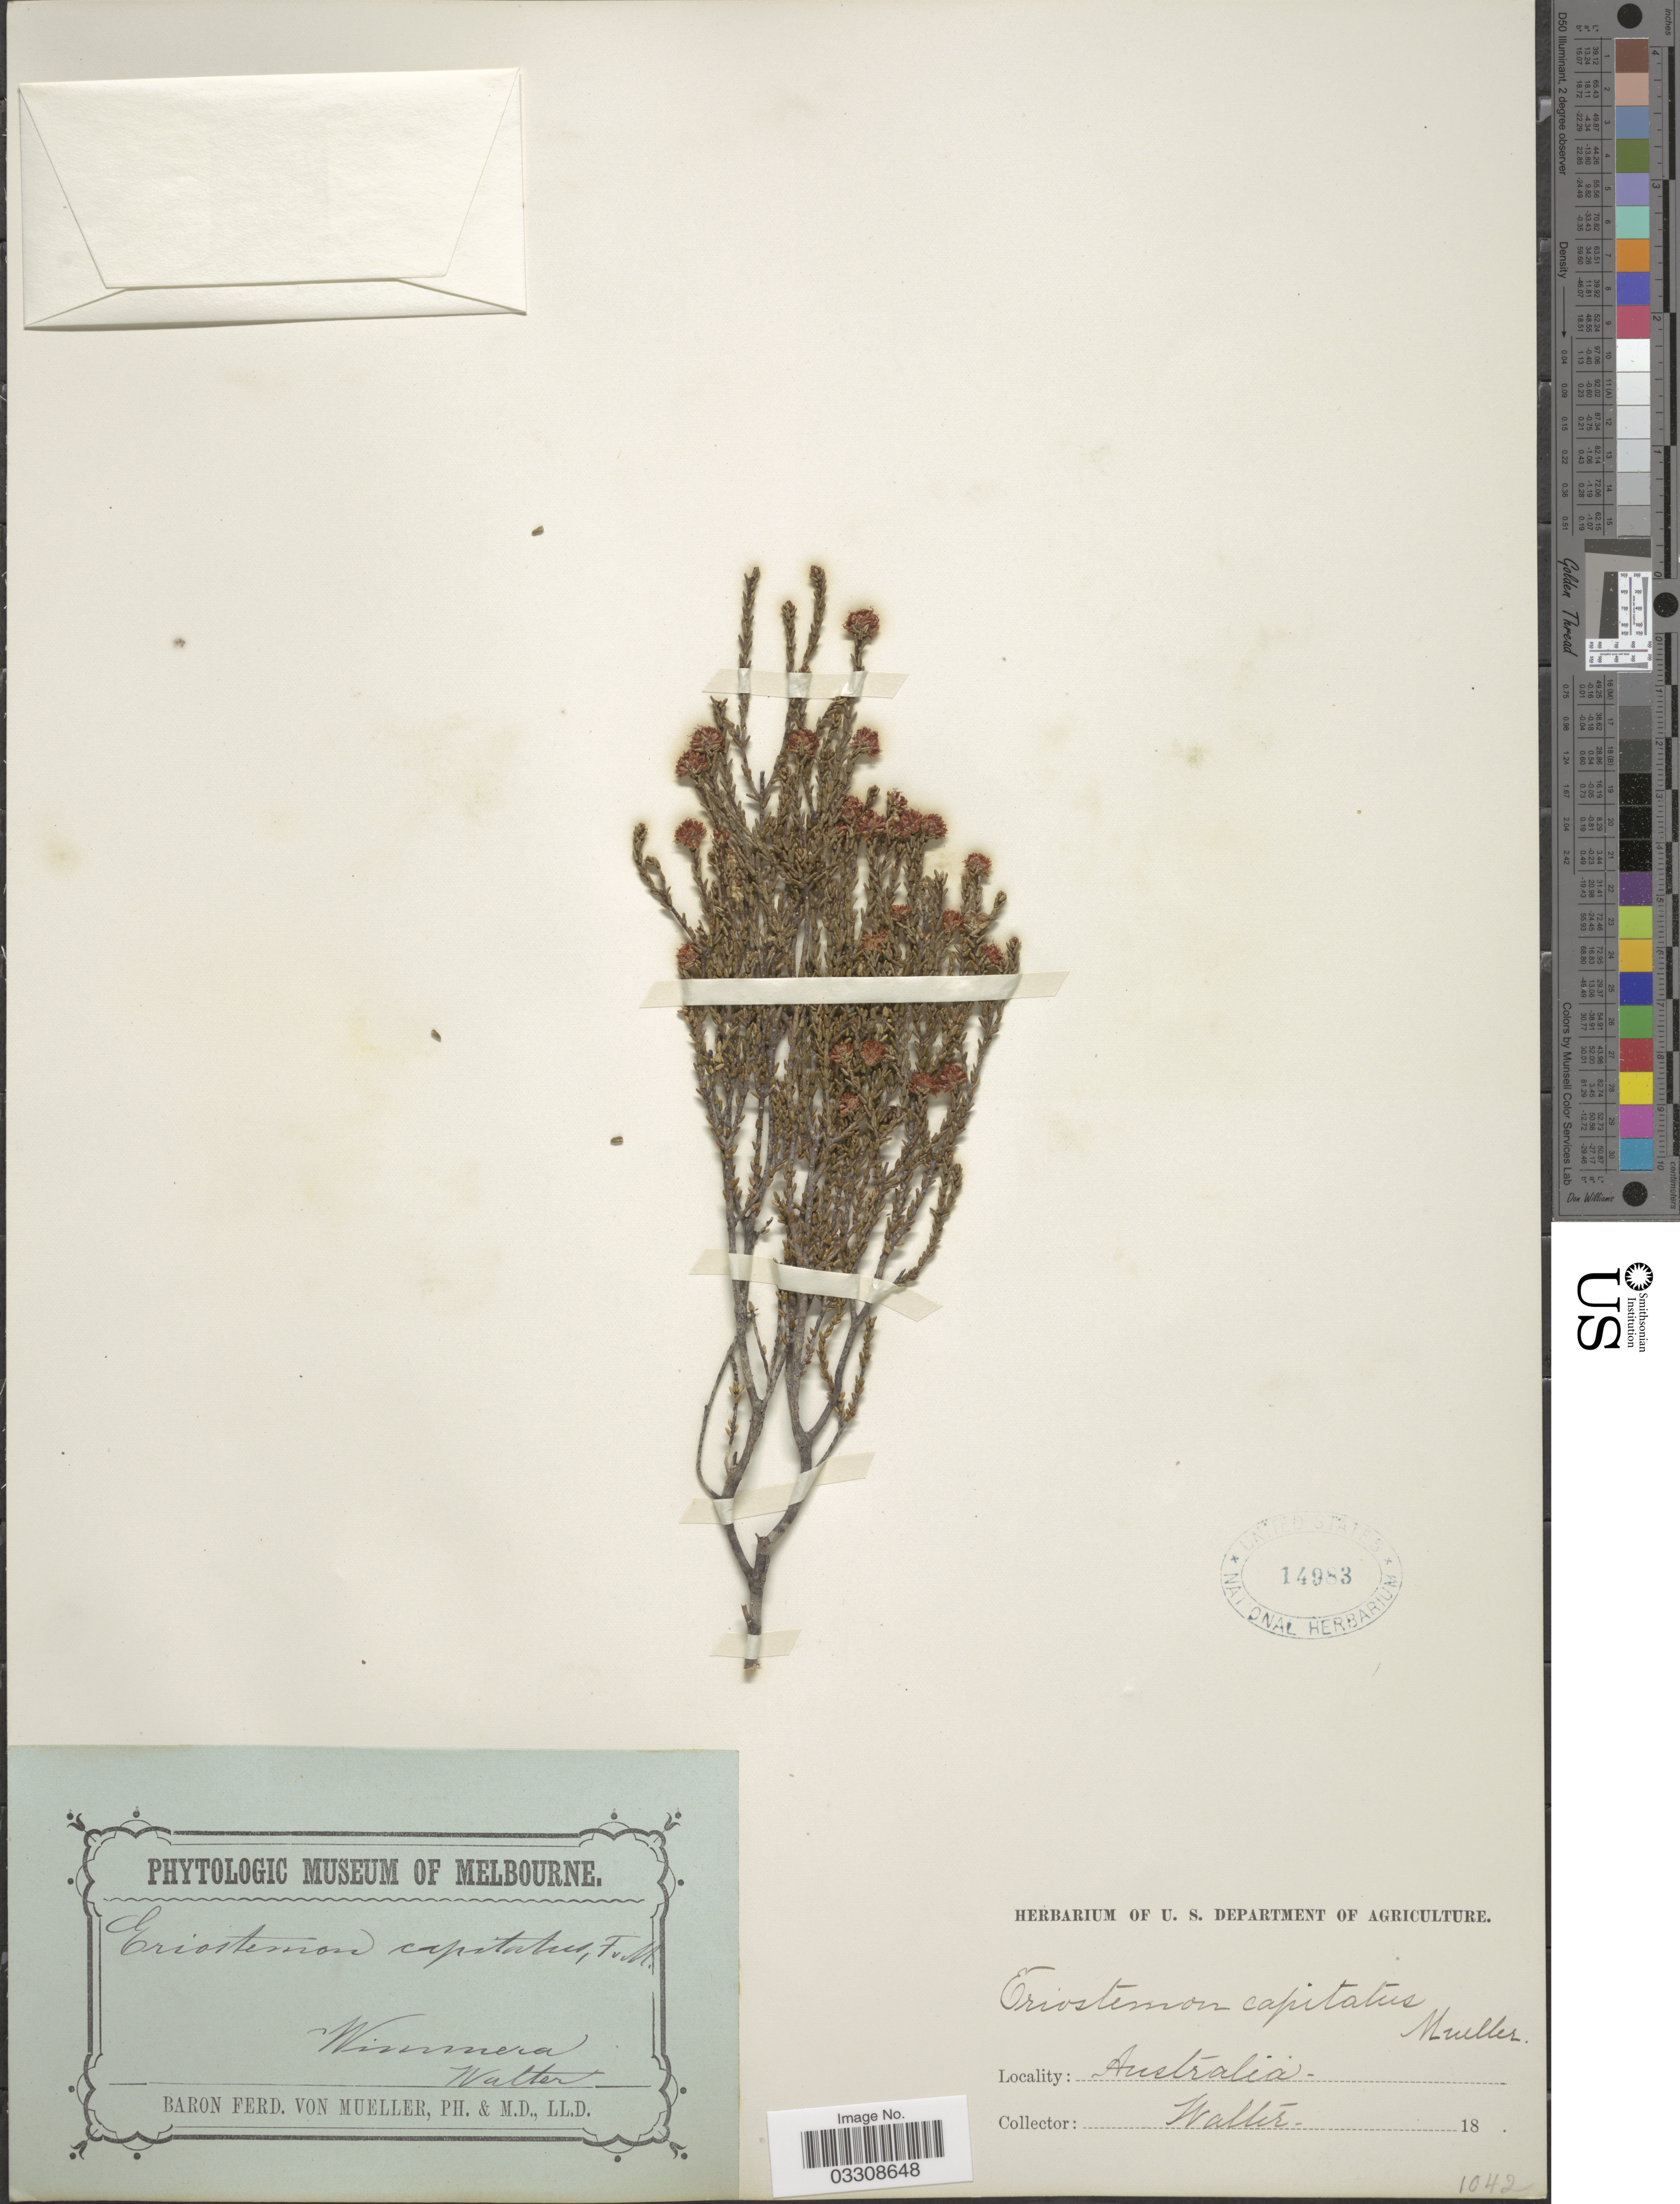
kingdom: Plantae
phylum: Tracheophyta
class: Magnoliopsida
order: Sapindales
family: Rutaceae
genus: Eriostemon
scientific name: Eriostemon capitatus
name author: F. Muell.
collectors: -- Walter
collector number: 1042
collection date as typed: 18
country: Australia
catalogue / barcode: US 14983